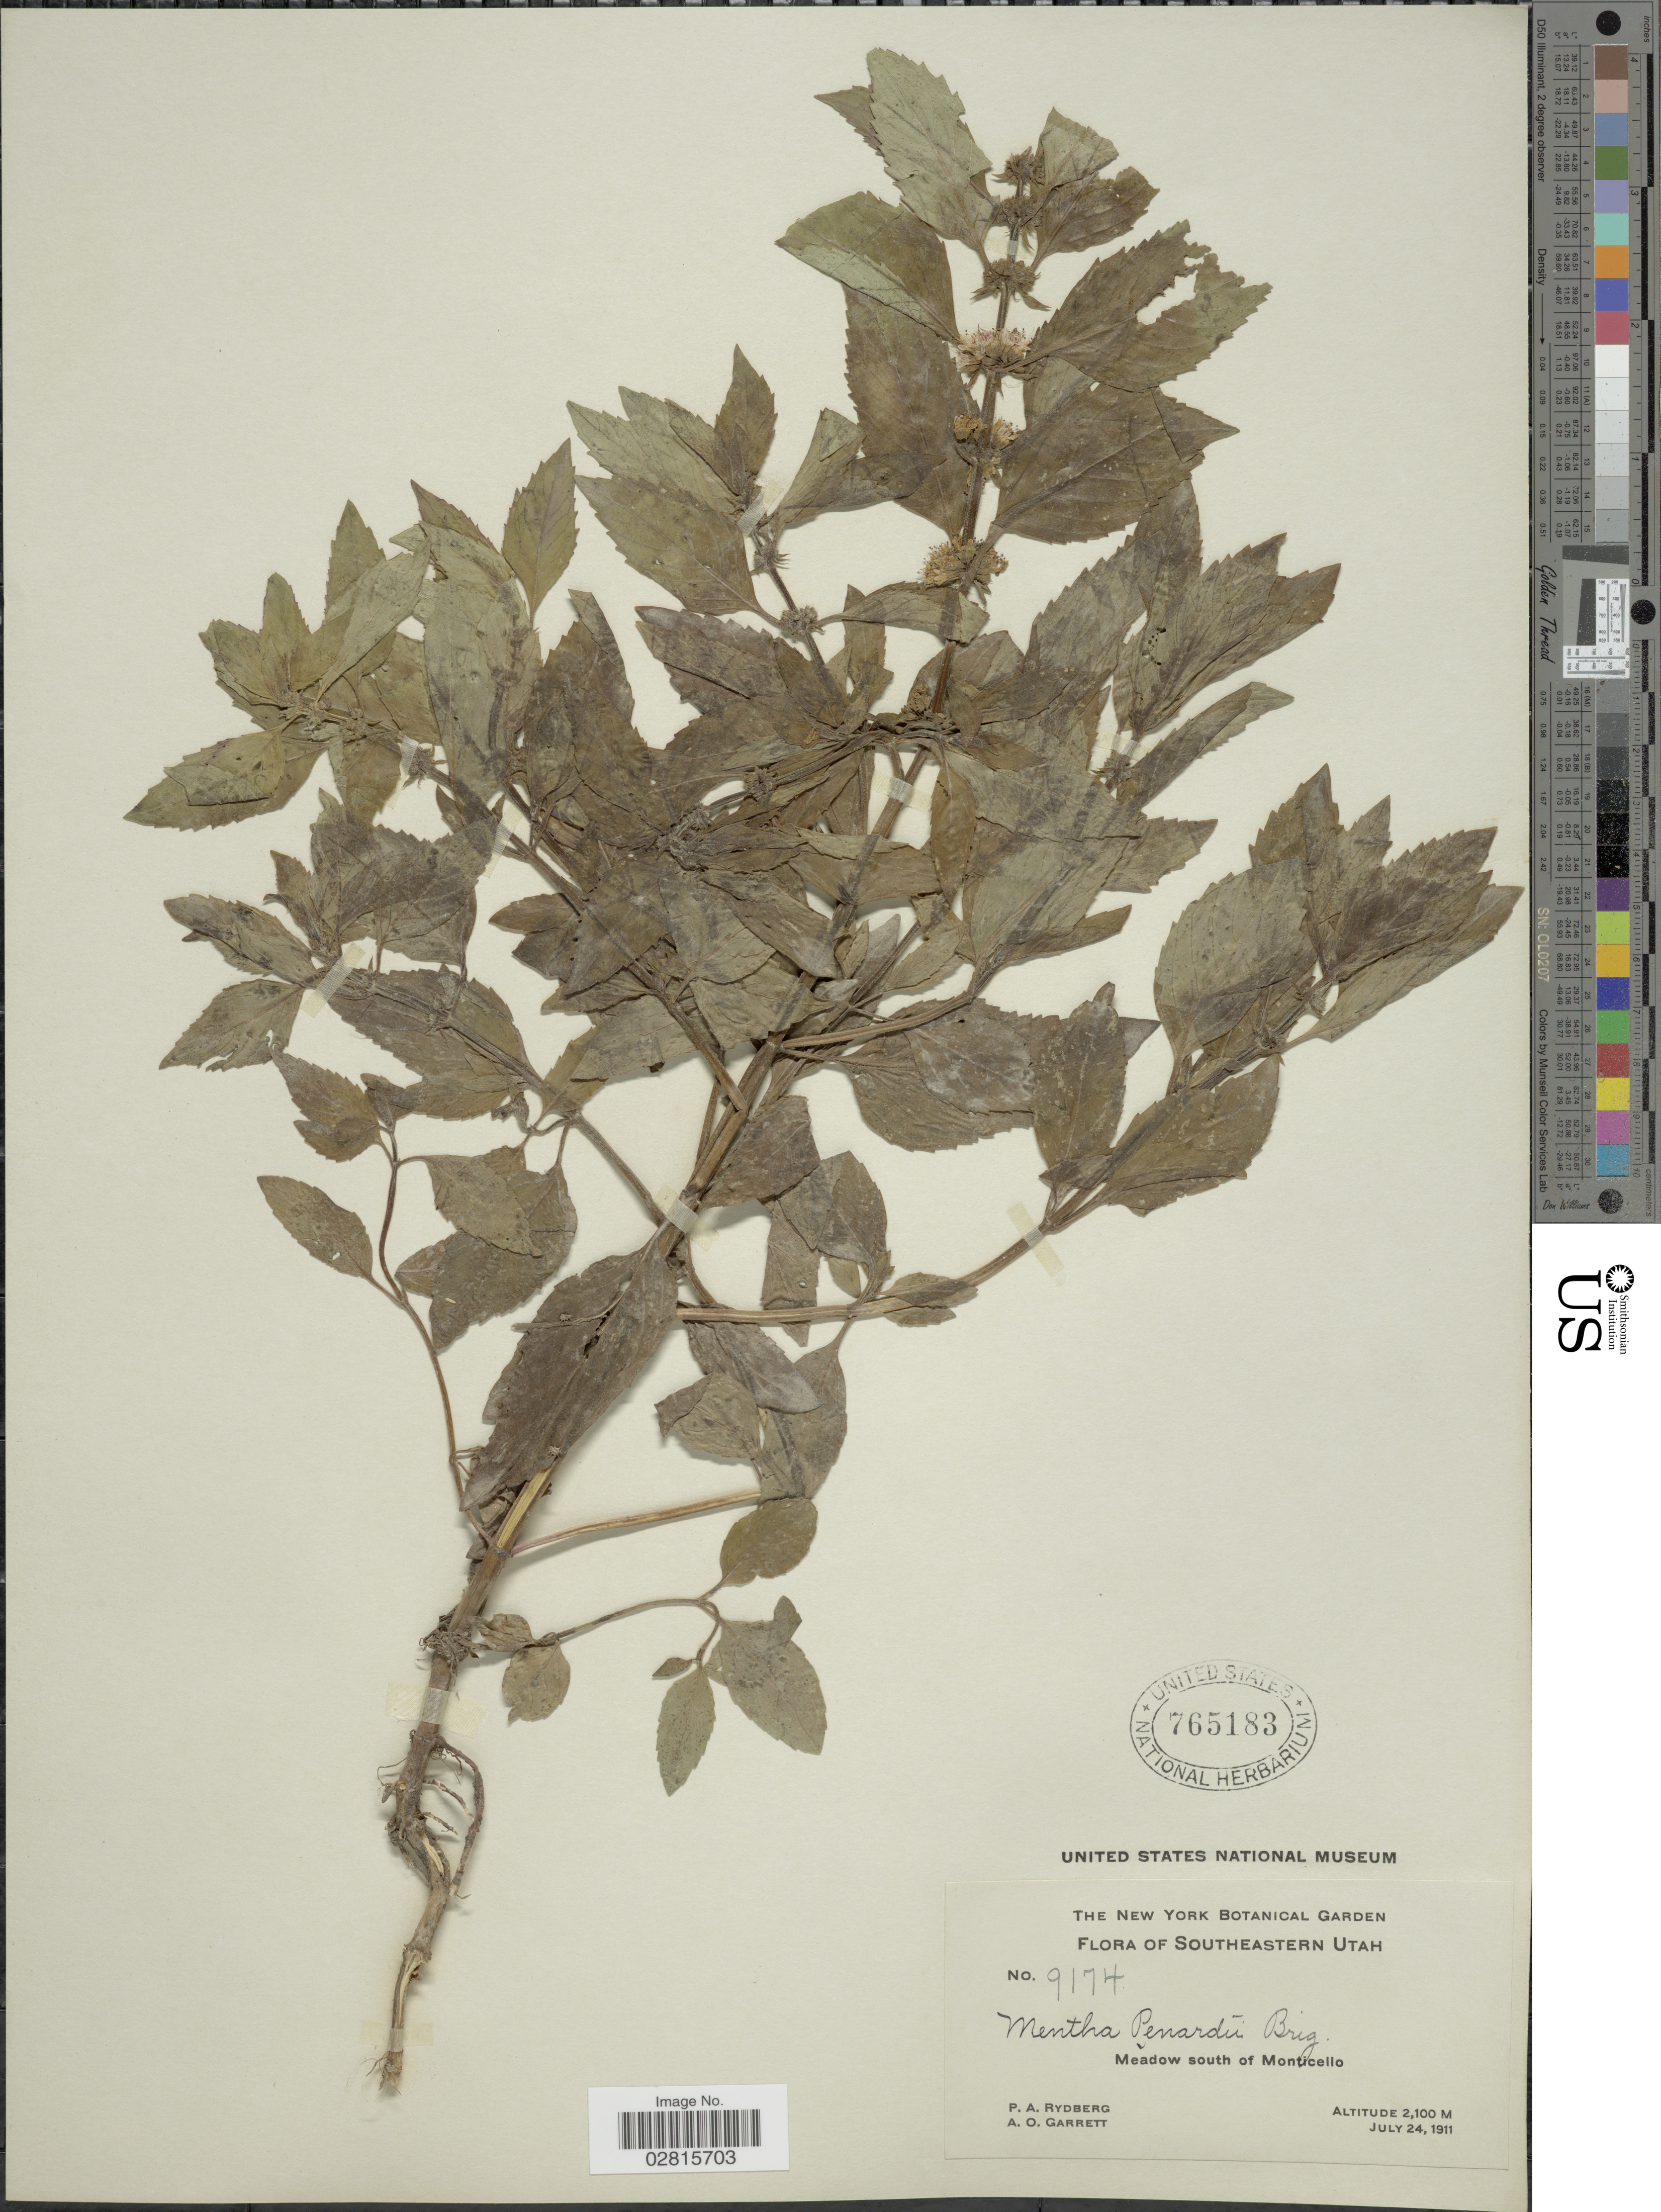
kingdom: Plantae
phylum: Tracheophyta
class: Magnoliopsida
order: Lamiales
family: Lamiaceae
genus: Mentha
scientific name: Mentha penardii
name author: (Briq.) Rydb.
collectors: P. A. Rydberg & A. O. Garrett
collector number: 9174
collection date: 1911-07-24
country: United States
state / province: Utah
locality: Southeastern Utah, Meadow south of Monticello.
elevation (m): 2100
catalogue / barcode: US 765183